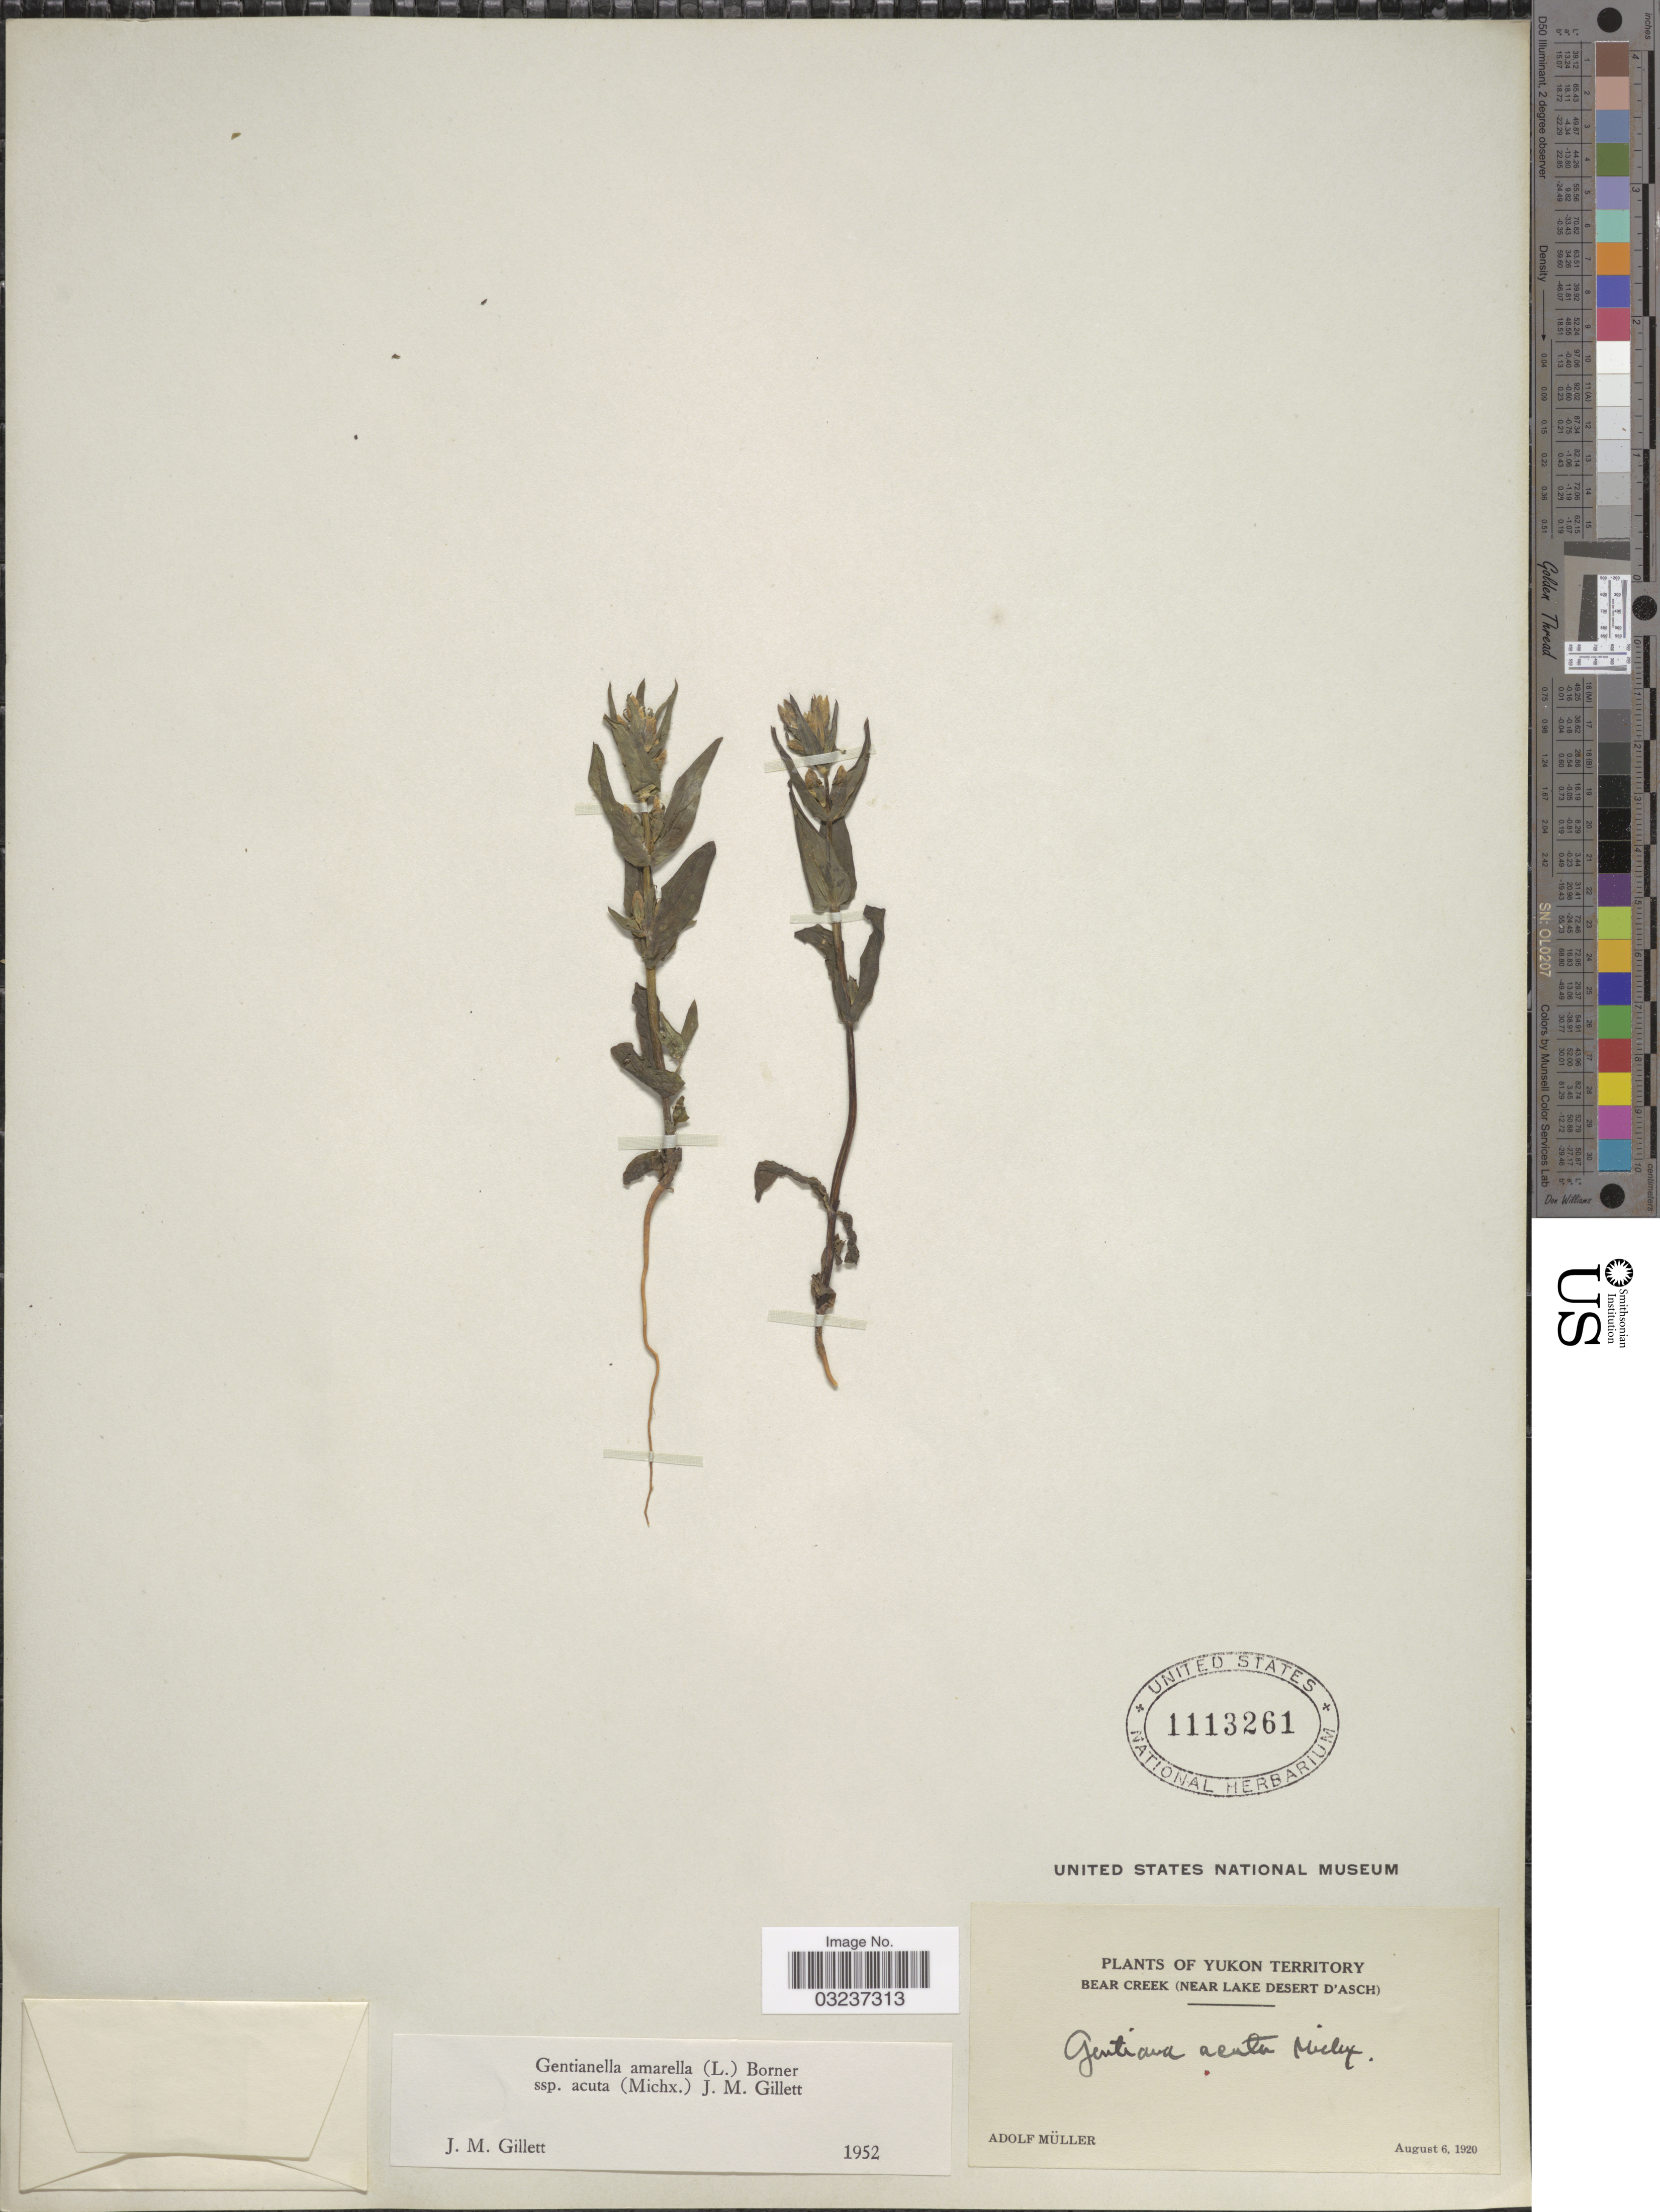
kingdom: Plantae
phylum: Tracheophyta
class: Magnoliopsida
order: Gentianales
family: Gentianaceae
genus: Gentianella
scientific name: Gentianella amarella subsp. acuta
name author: (Michx.) J.M. Gillett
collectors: A. Muller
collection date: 1920-08-06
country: Canada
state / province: Yukon Territory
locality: Bear Creek (near Lake Desert D'Asch).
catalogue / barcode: US 1113261